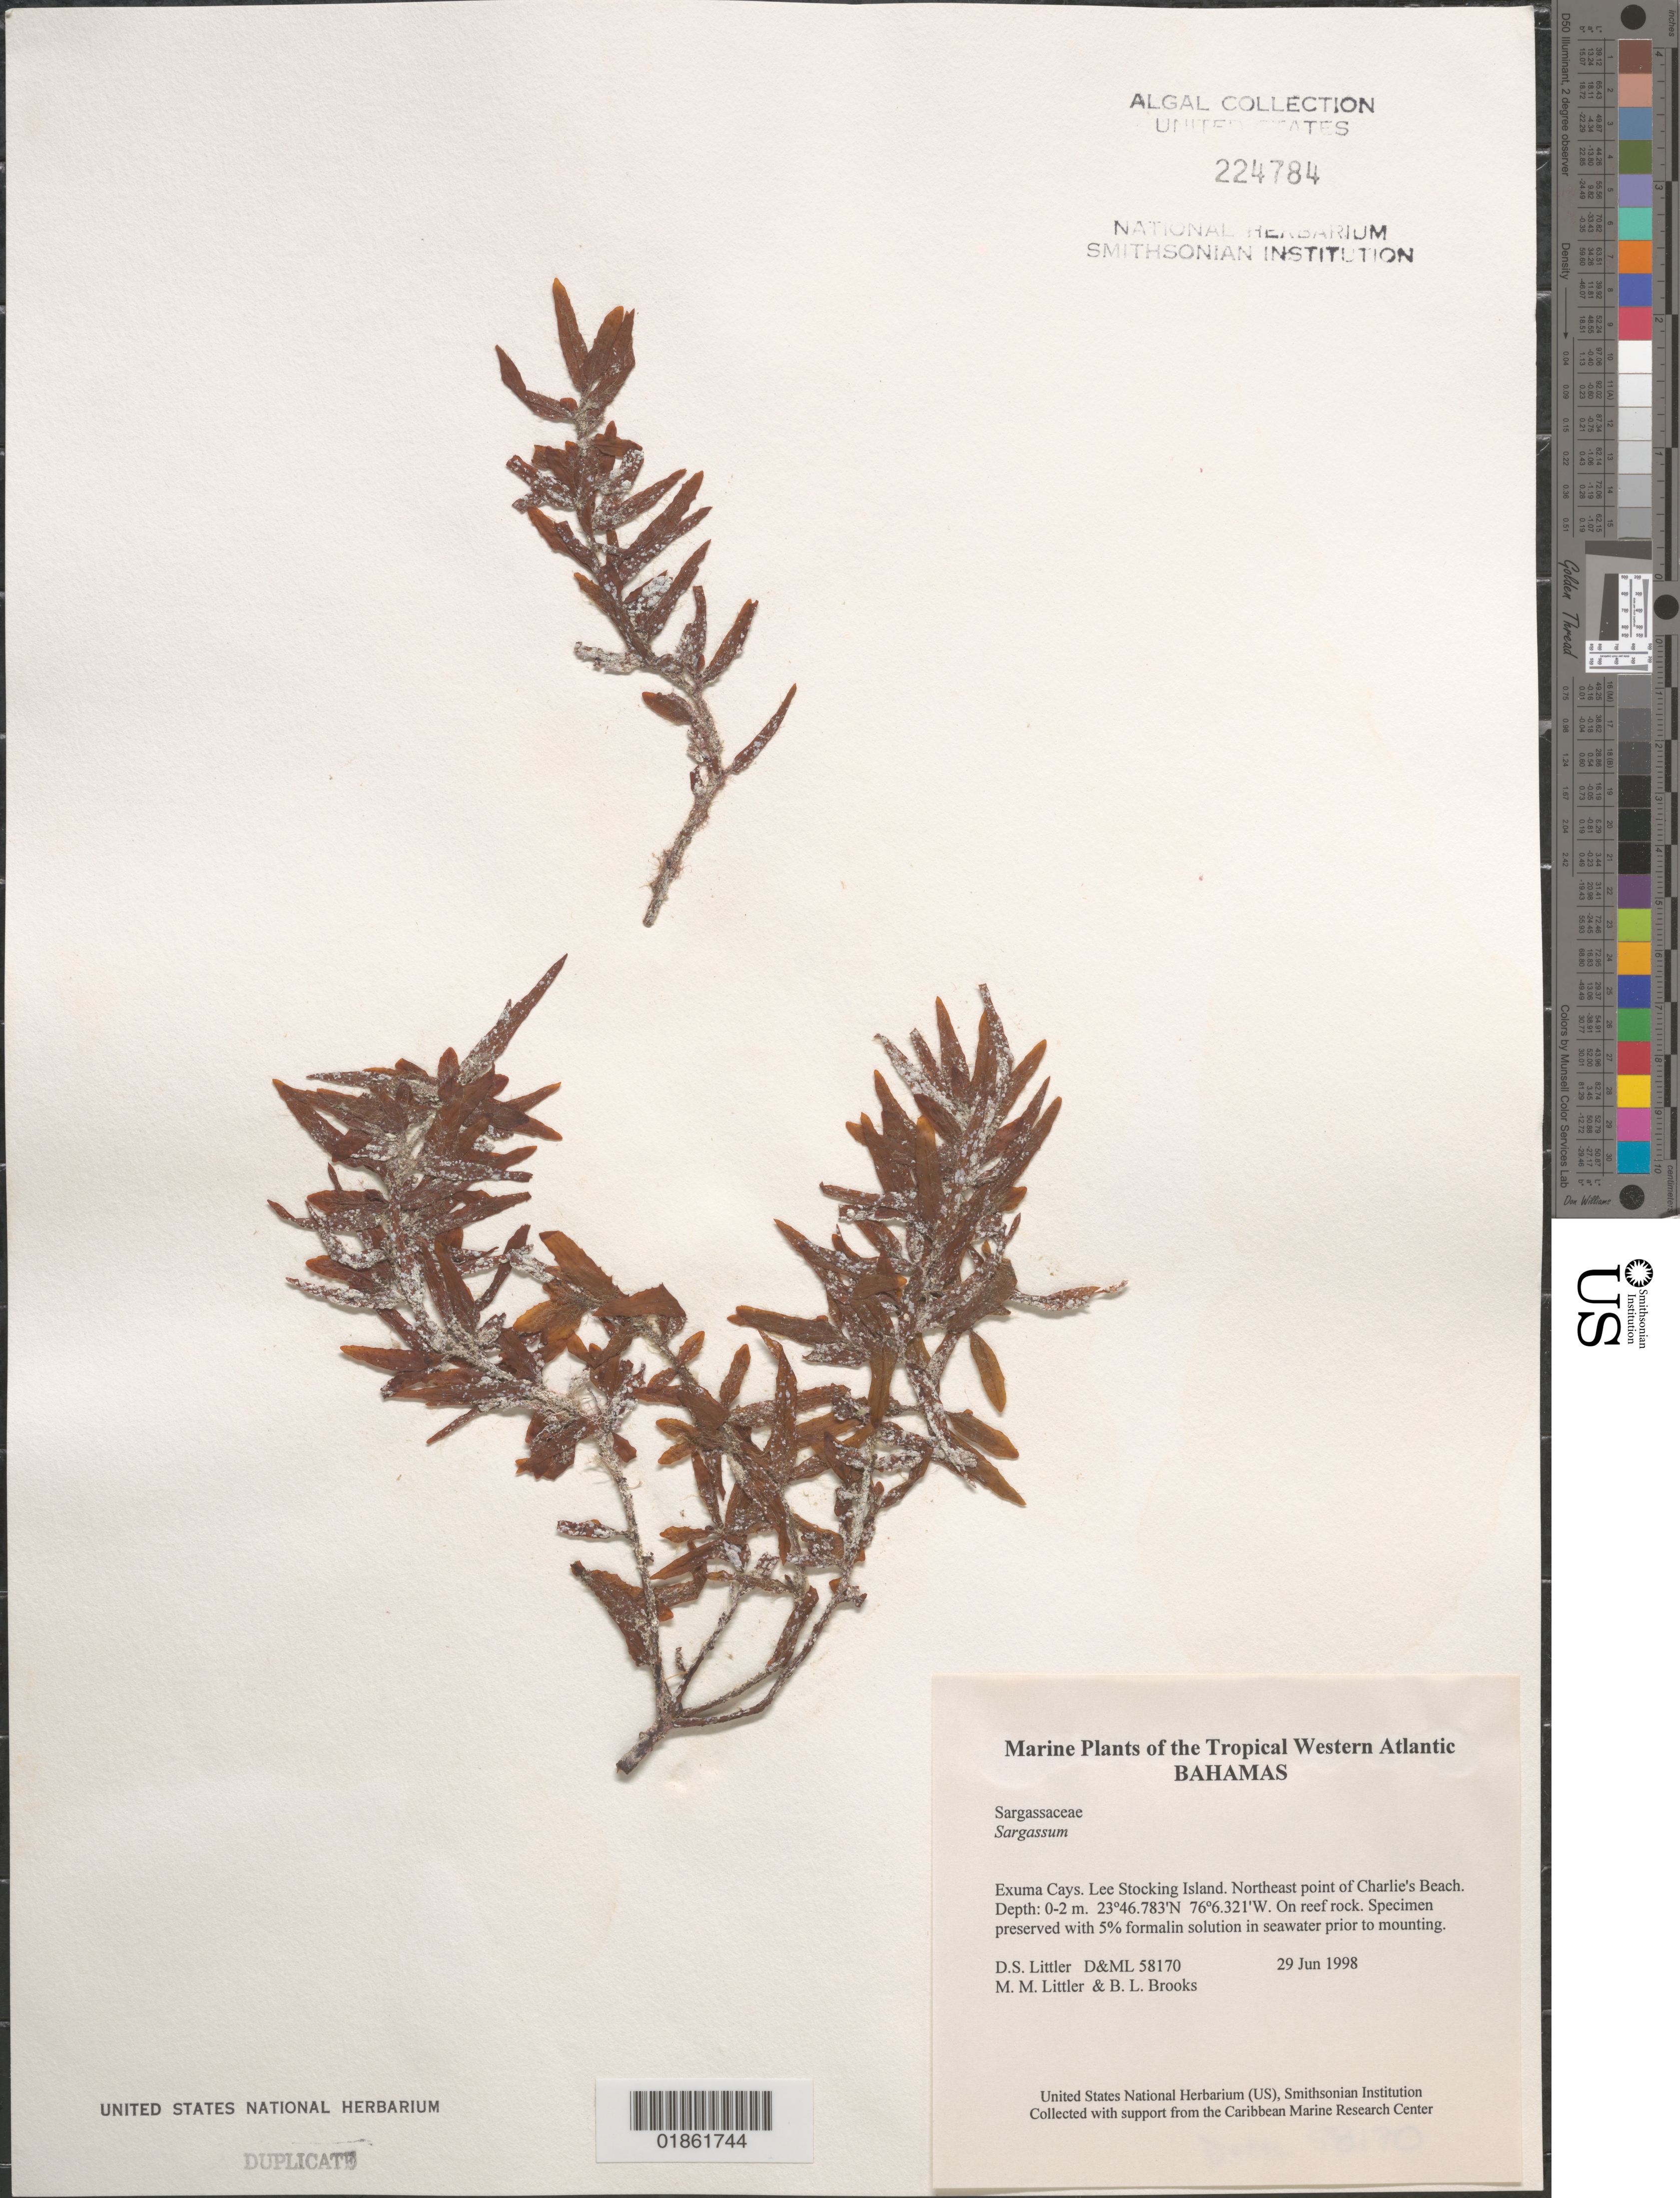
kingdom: Chromista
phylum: Ochrophyta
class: Phaeophyceae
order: Fucales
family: Sargassaceae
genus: Sargassum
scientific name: Sargassum sp.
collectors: D. S. Littler & M. M. Littler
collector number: D&ML 58170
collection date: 1998-06-29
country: Bahamas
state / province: Exuma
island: Lee Stocking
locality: Lee Stocking Island. NE Charlie's Beach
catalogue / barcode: US 224784